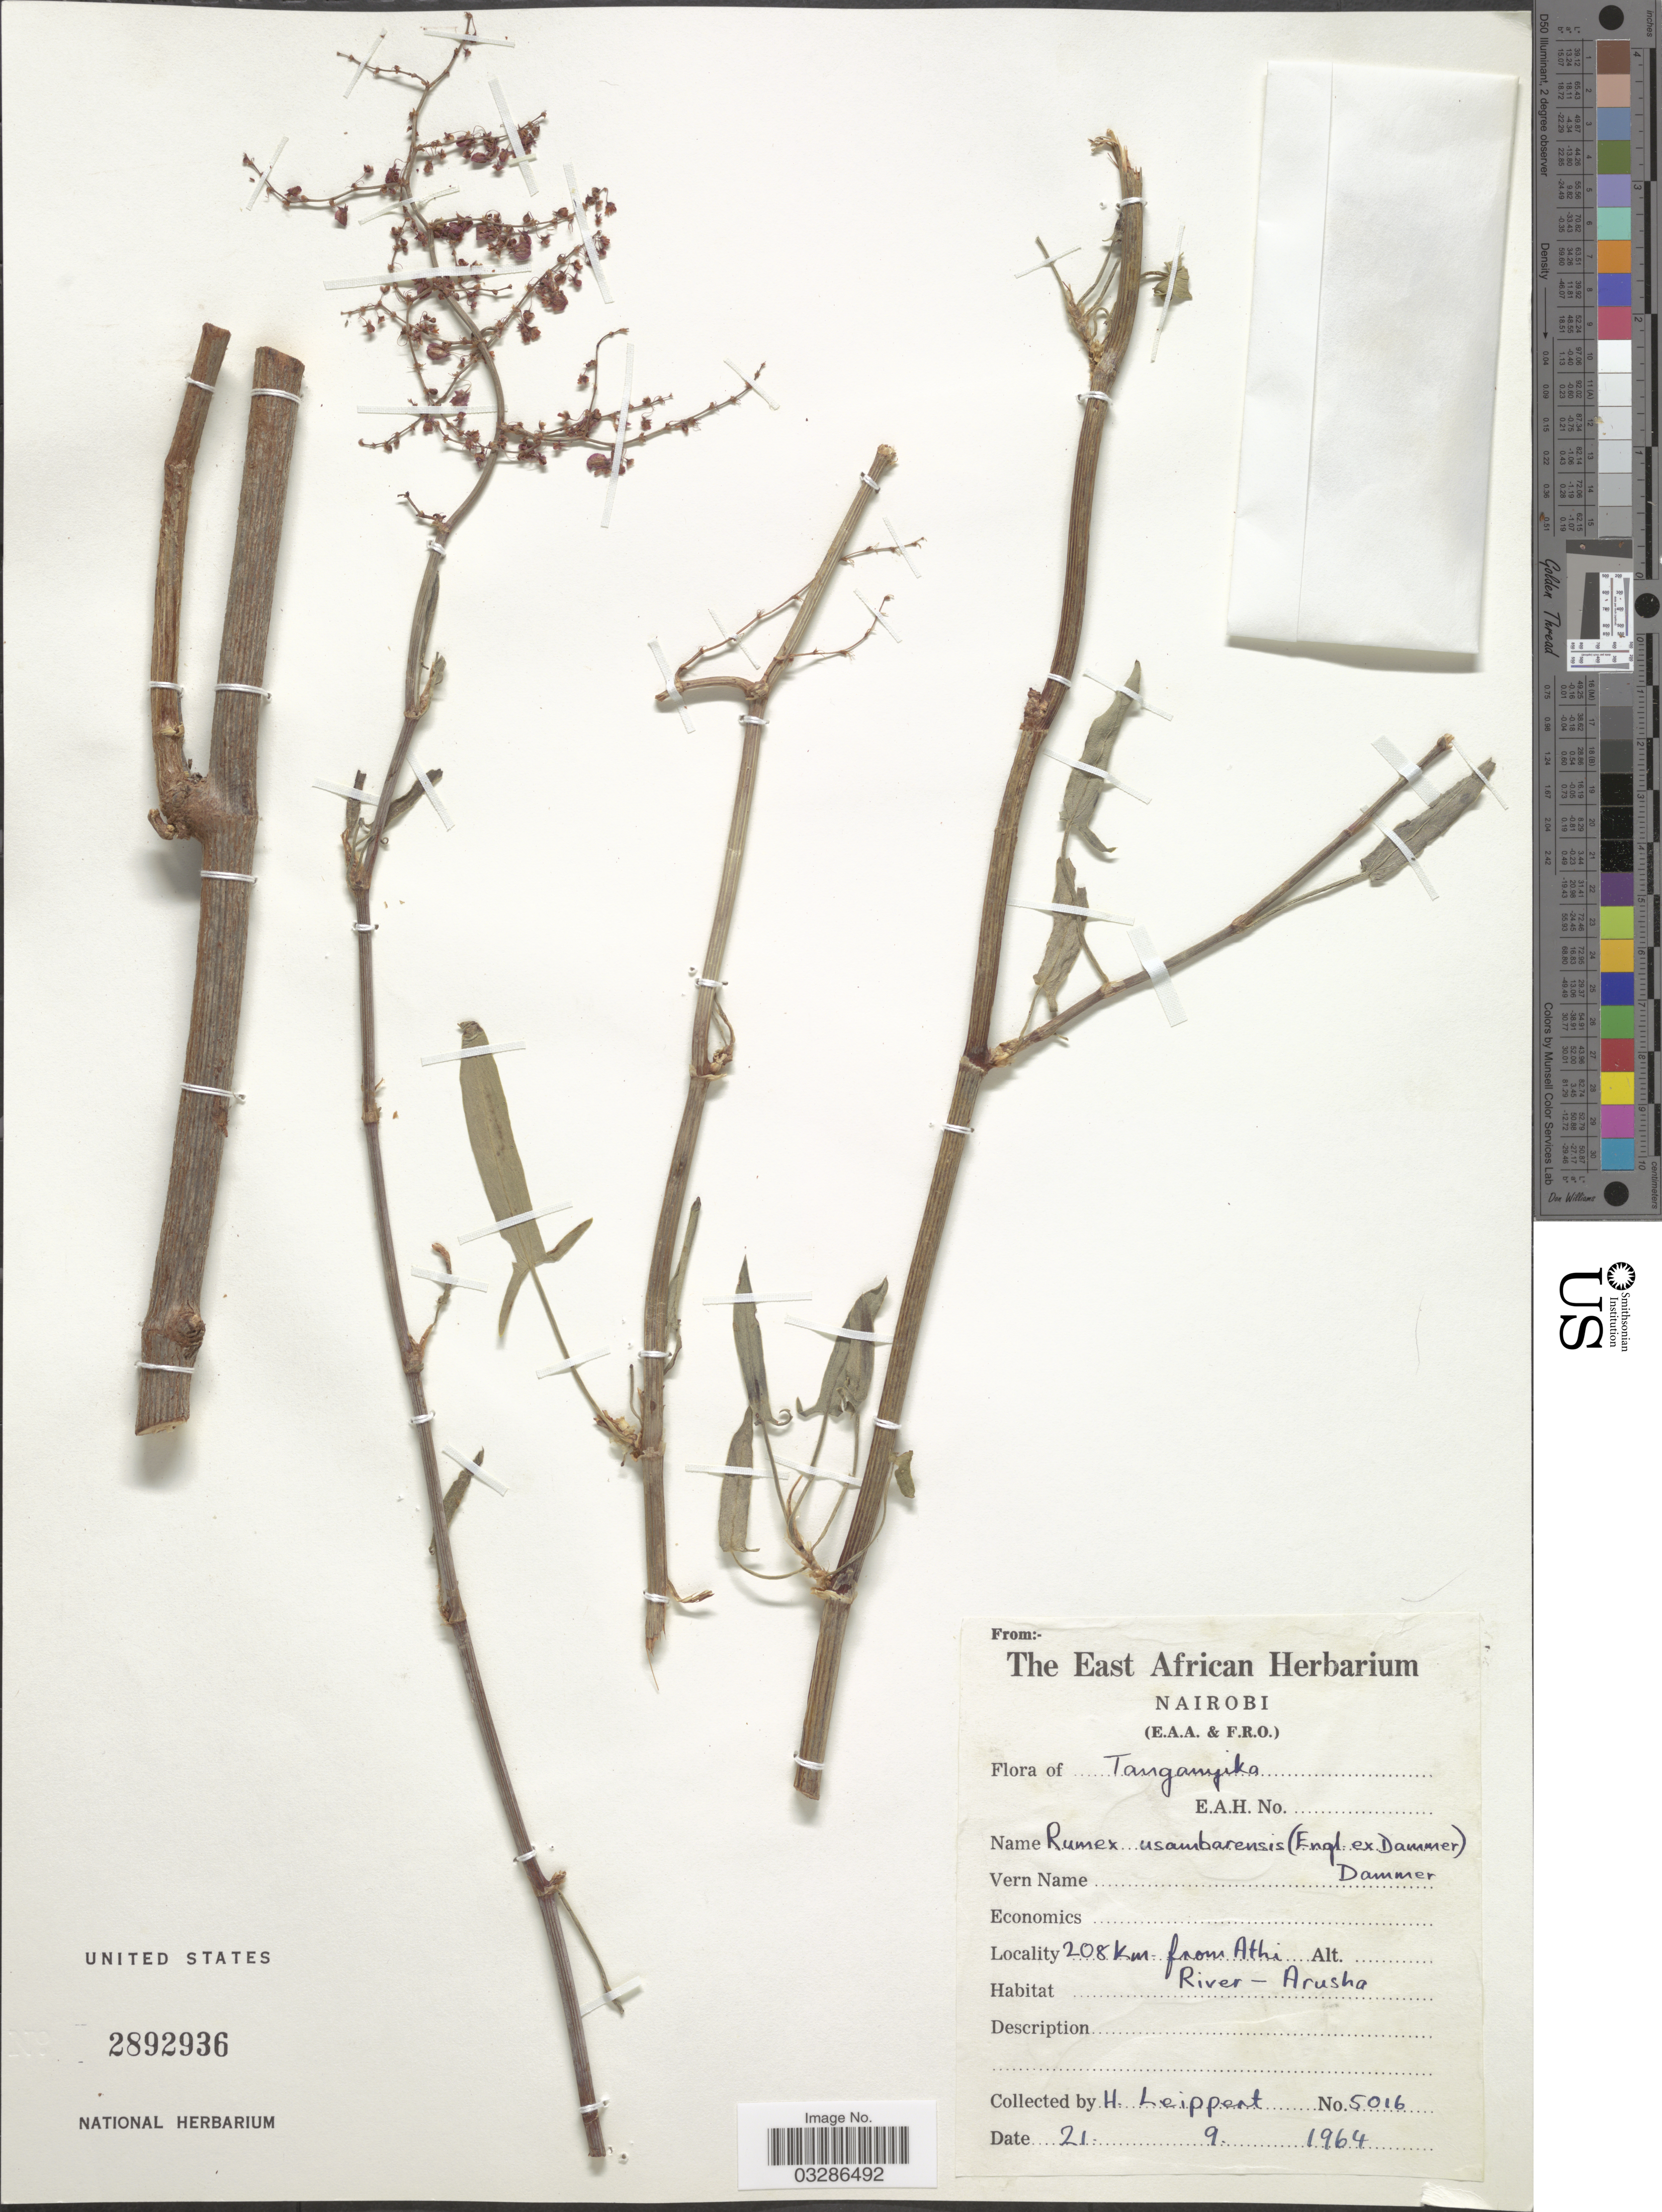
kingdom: Plantae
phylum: Tracheophyta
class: Magnoliopsida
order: Caryophyllales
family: Polygonaceae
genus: Rumex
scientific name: Rumex usambarensis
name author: (Engl.) Dammer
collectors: H. Leippert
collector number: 5016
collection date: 1964-09-21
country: Tanzania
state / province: Arusha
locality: Tanganyika, 208 Km from Athi, River-Arusha.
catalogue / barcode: US 2892936